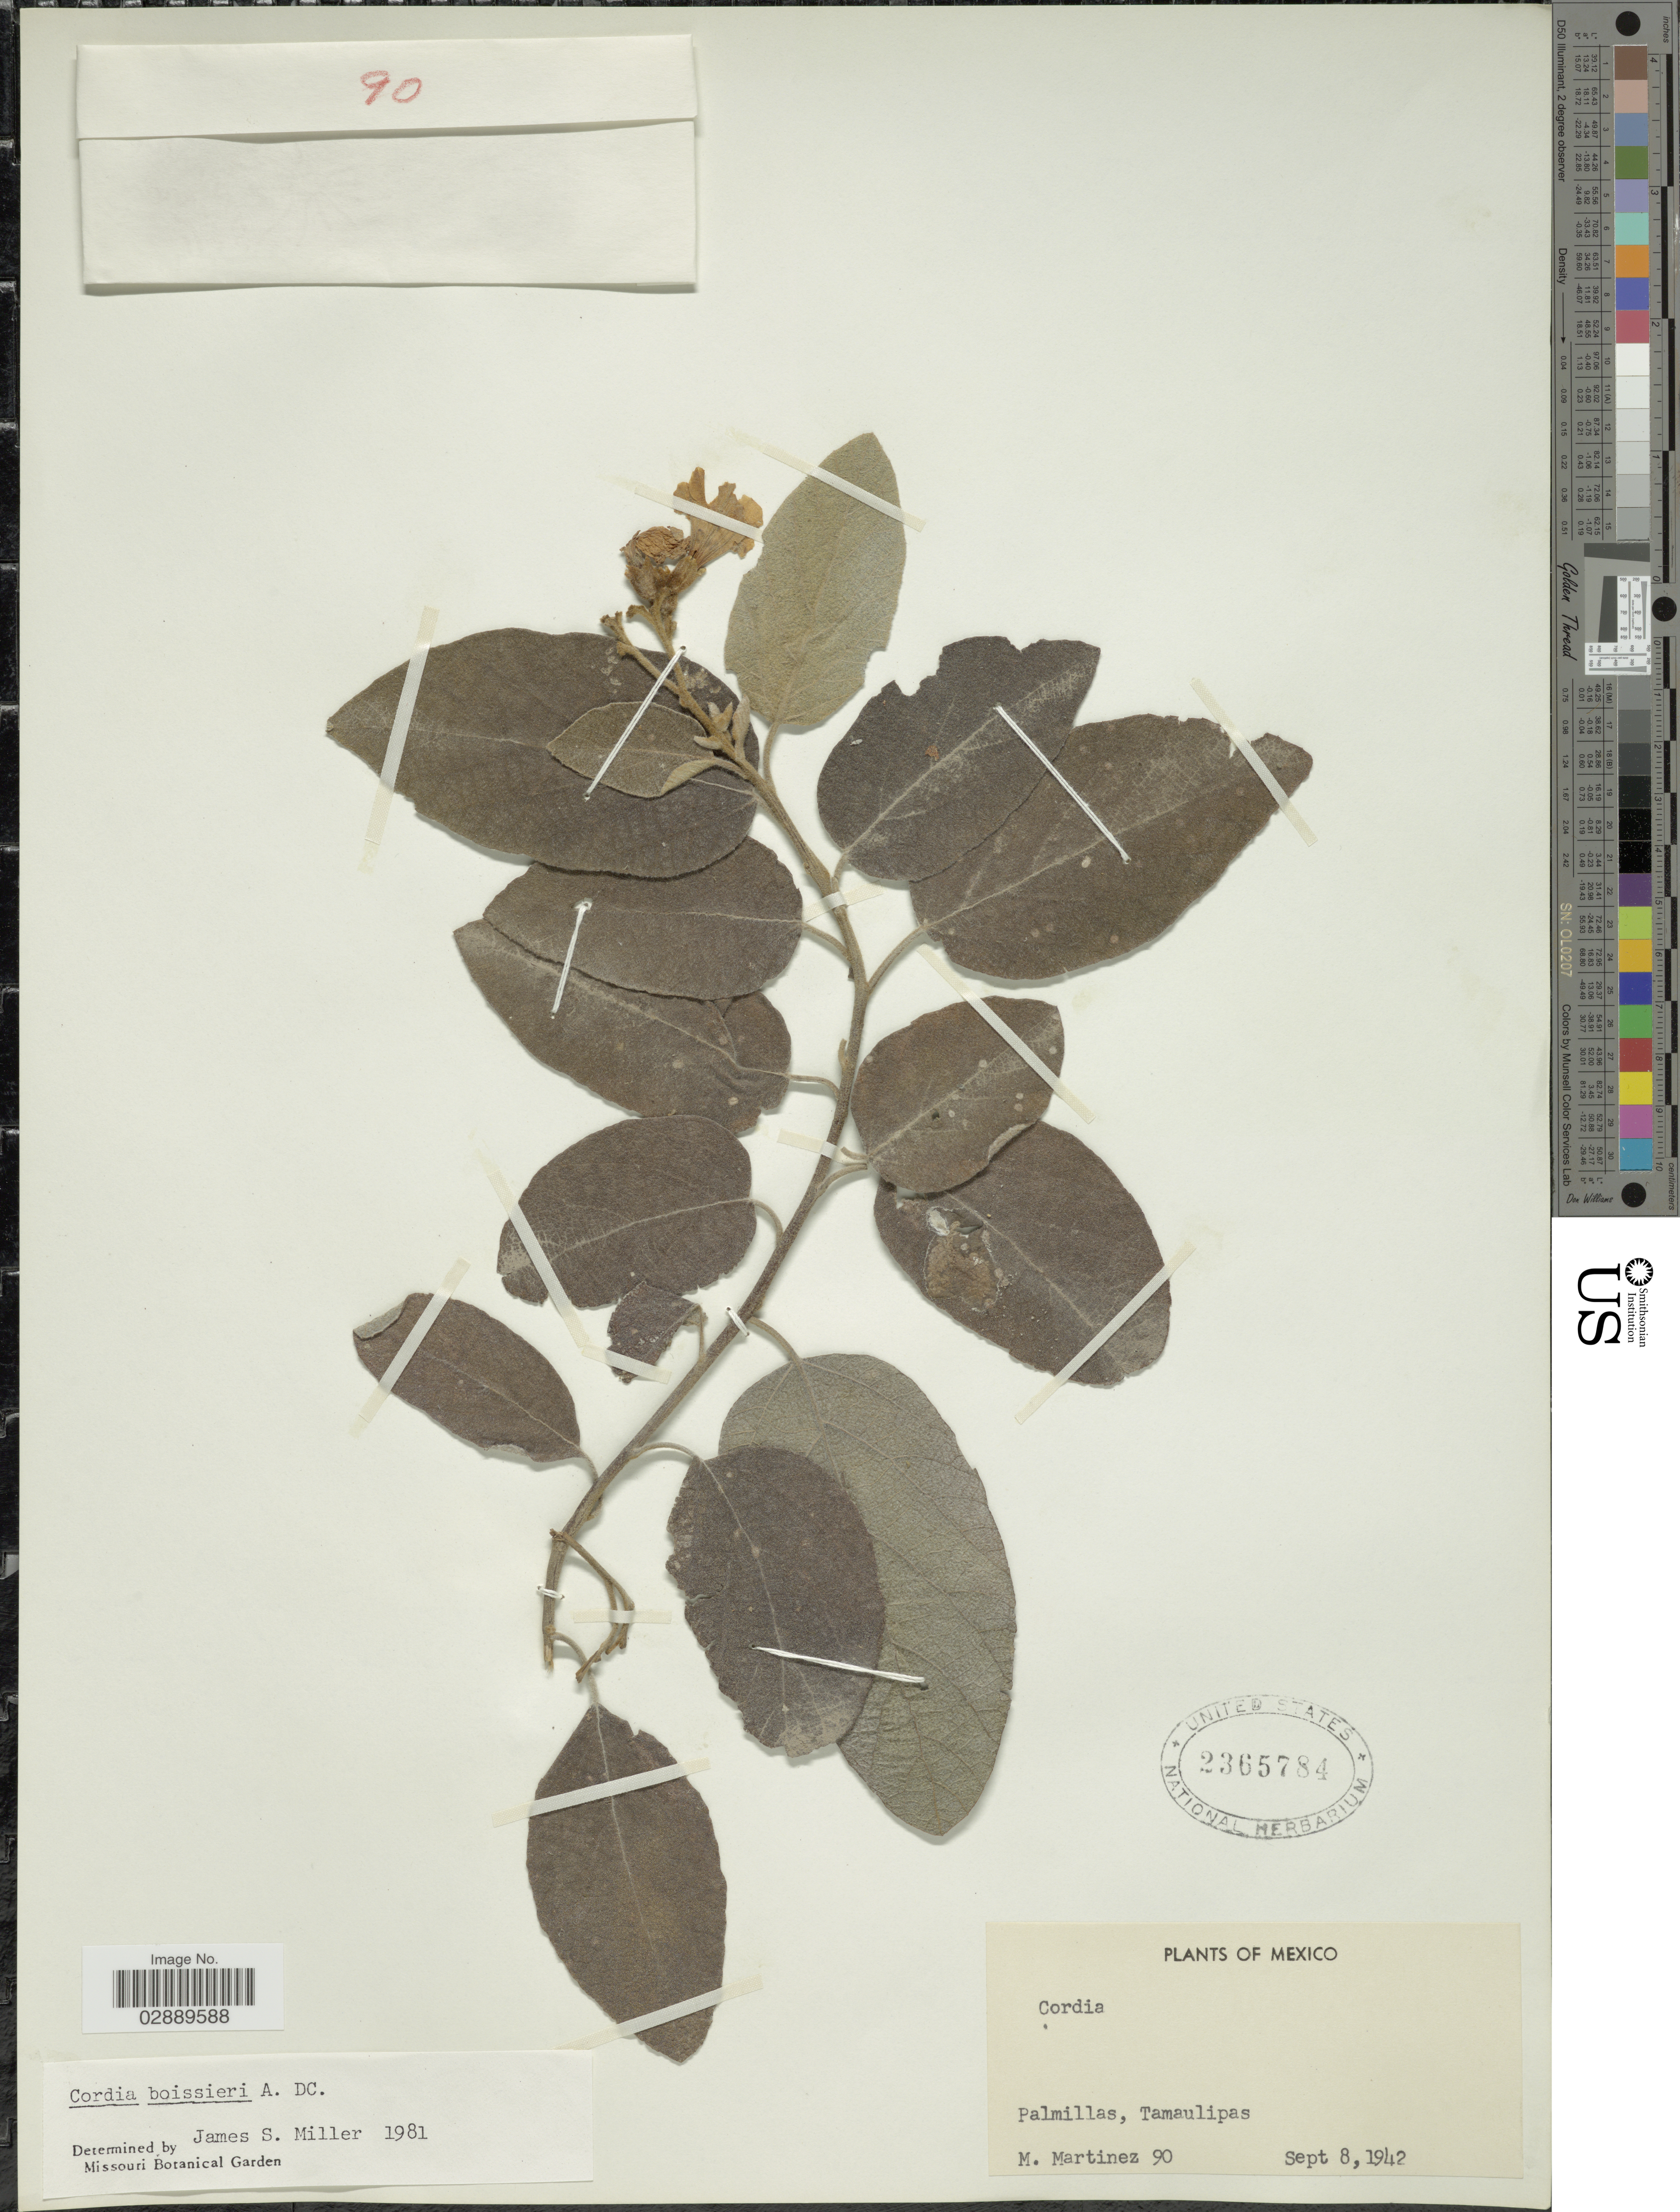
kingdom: Plantae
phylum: Tracheophyta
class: Magnoliopsida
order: Boraginales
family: Cordiaceae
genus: Cordia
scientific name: Cordia boissieri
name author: A. DC.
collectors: M. Martínez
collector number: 90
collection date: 1942-09-08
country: Mexico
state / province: Tamaulipas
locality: Palmillas.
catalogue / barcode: US 2365784